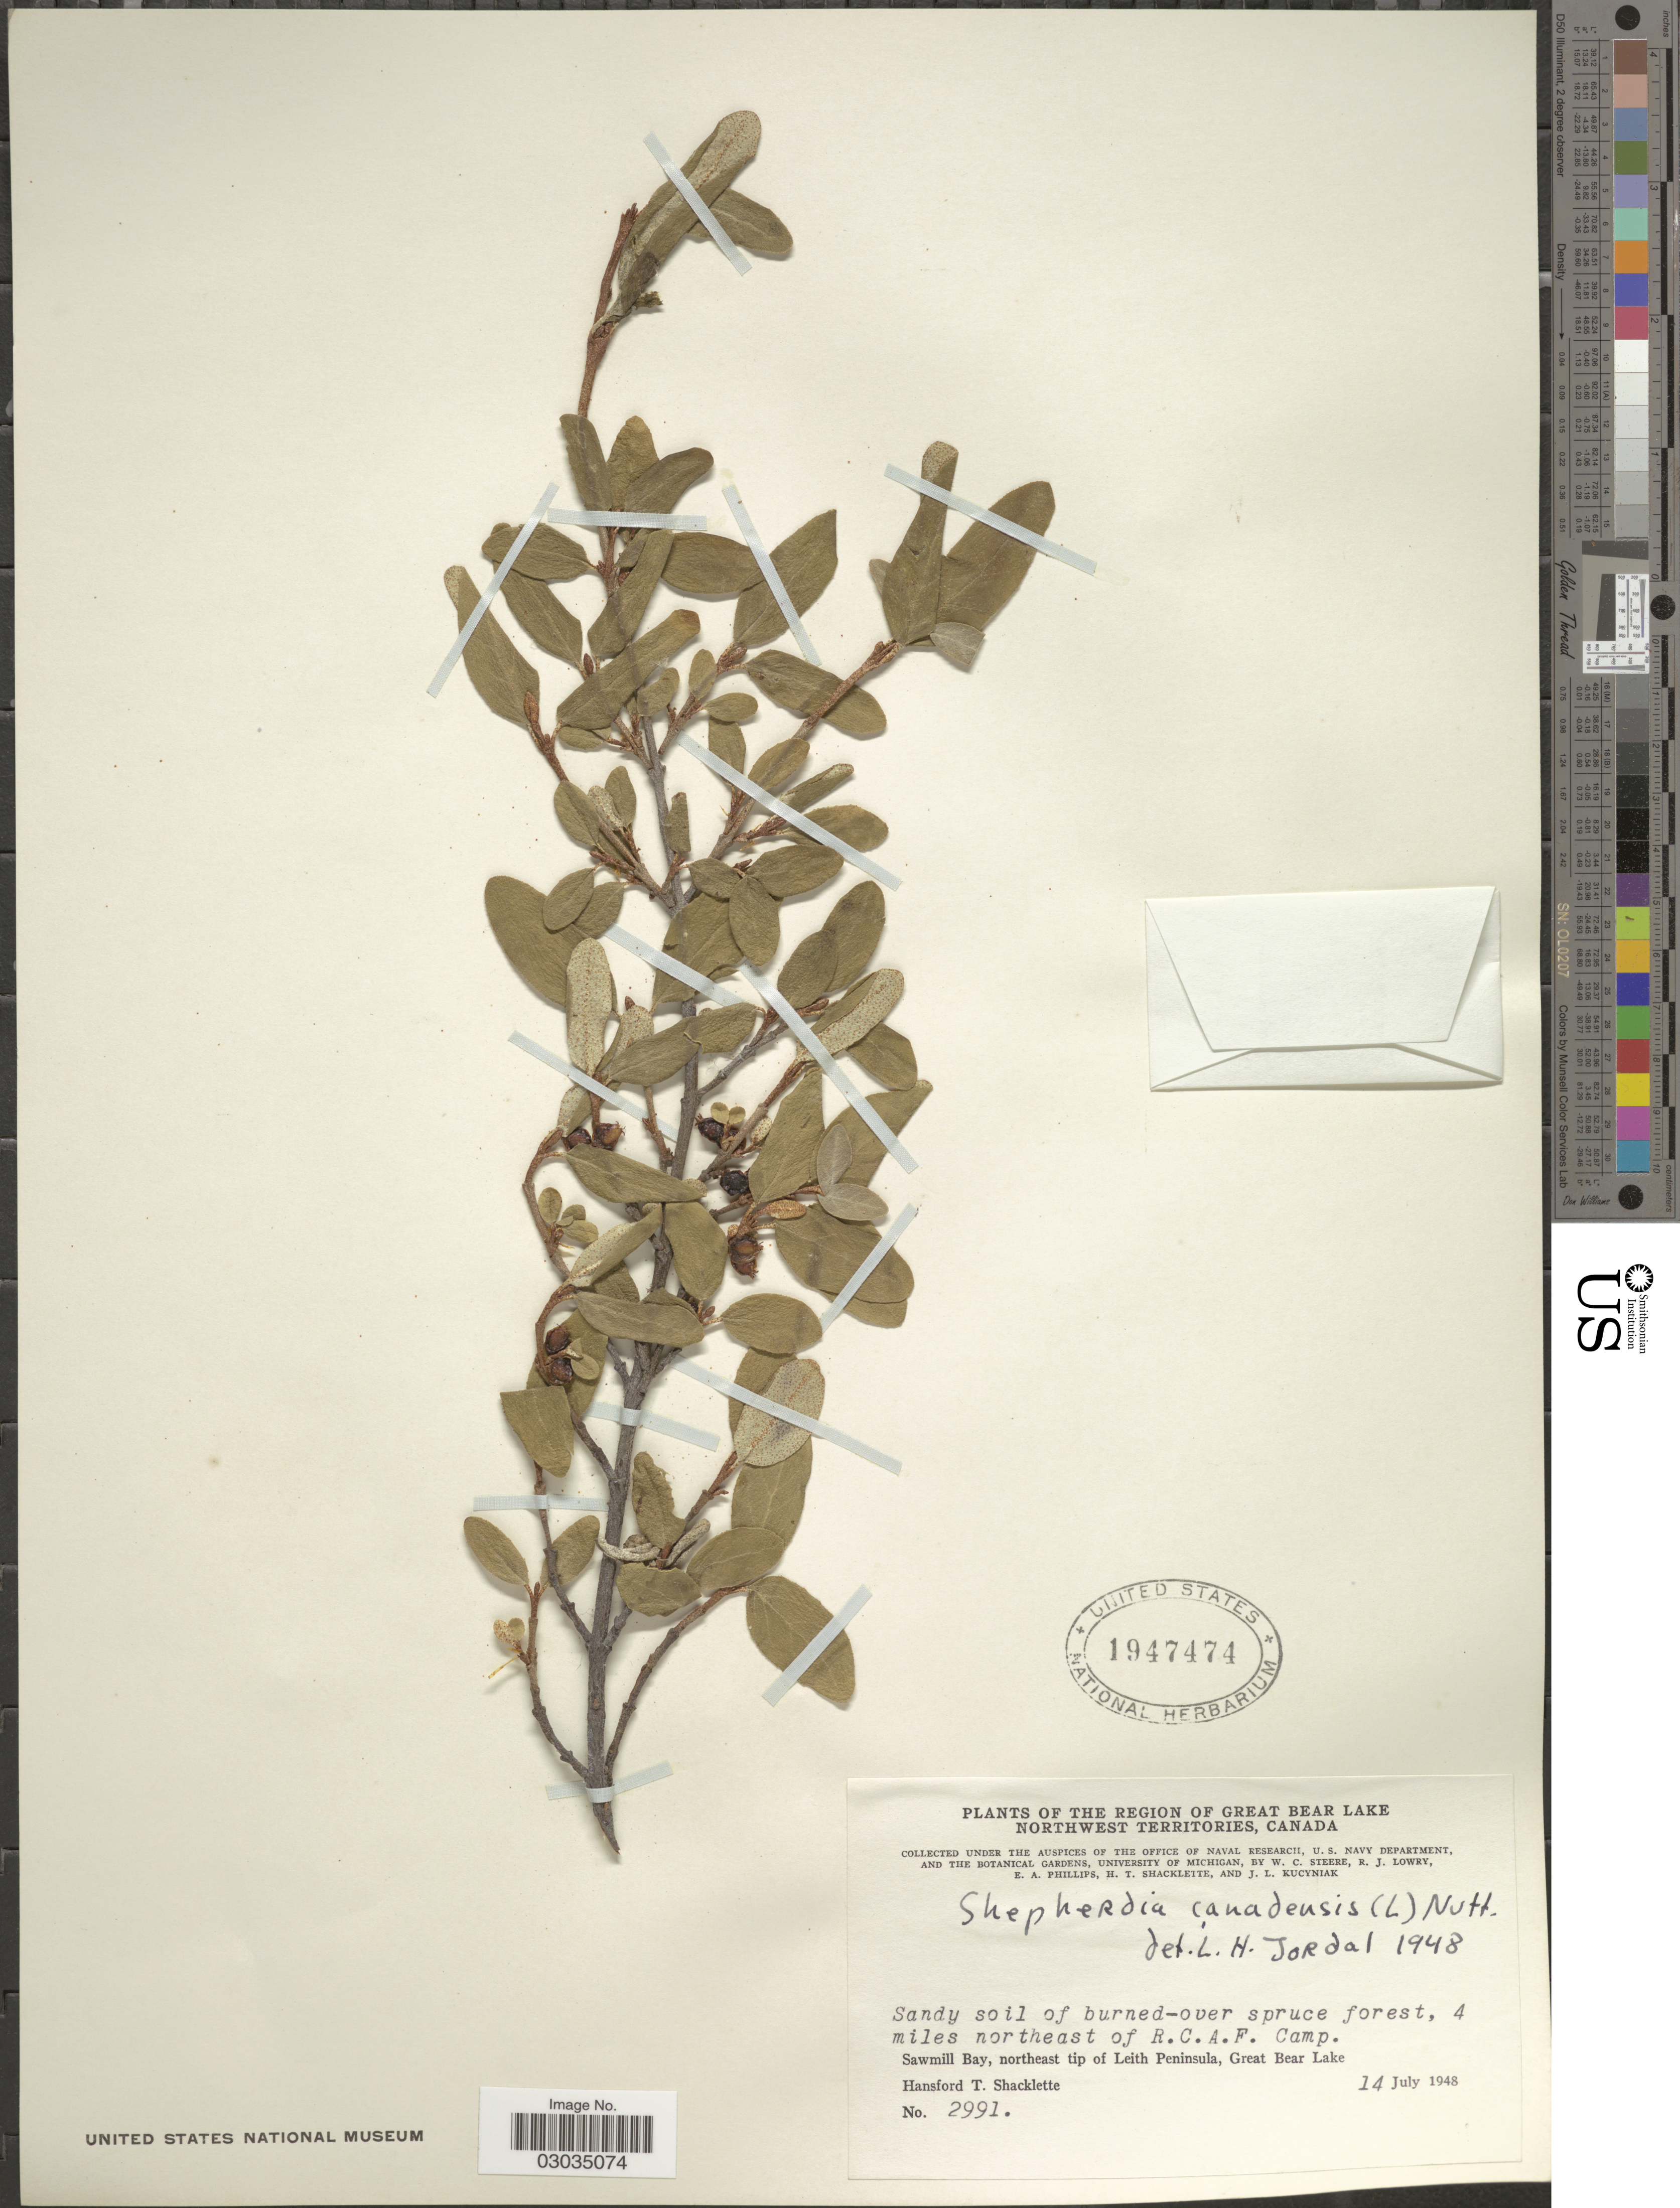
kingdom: Plantae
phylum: Tracheophyta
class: Magnoliopsida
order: Rosales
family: Elaeagnaceae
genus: Shepherdia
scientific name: Shepherdia canadensis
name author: (L.) Nutt.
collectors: H. Shacklette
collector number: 2991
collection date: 1948-07-14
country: Canada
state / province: Northwest Territories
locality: The Region of Great Bear Lake Northwest Territories, Sawmill Bay, northeast tip of Leith Peninsula, Great Bear Lake, 4 miles northeast of R.C.A.F. Camp.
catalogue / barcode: US 1947474